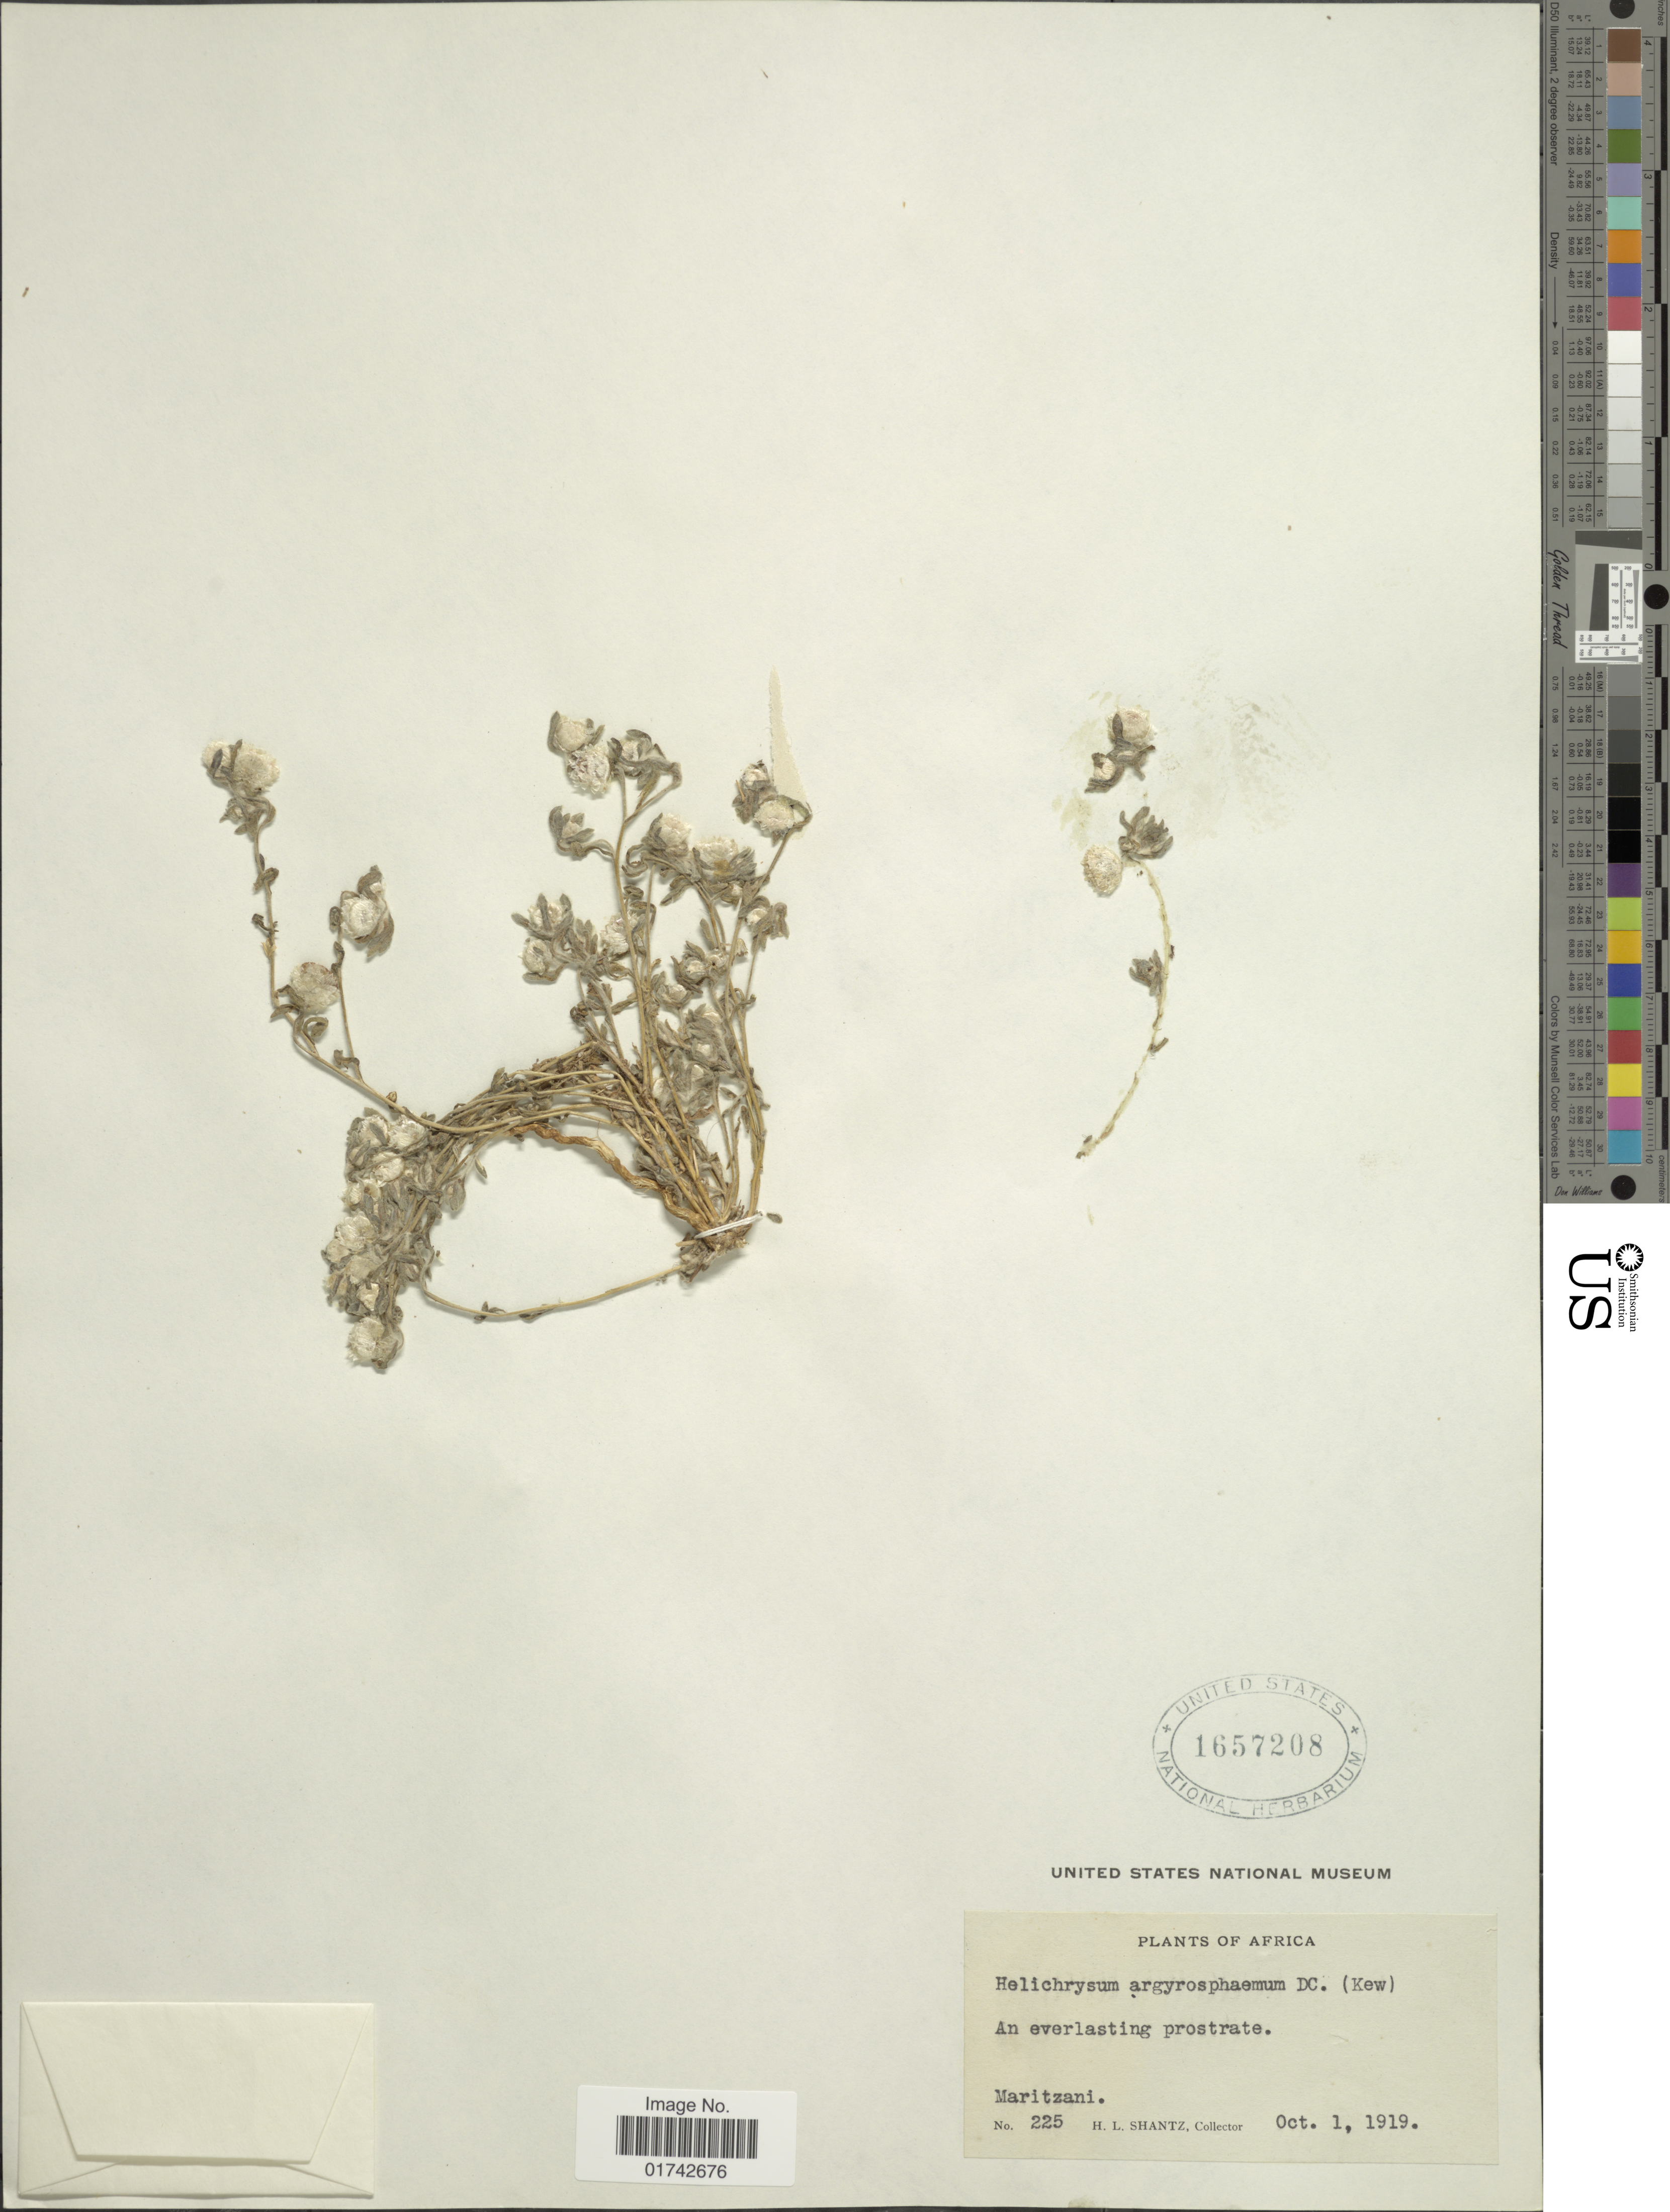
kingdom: Plantae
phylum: Tracheophyta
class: Magnoliopsida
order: Asterales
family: Asteraceae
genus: Helichrysum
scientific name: Helichrysum argyrosphaerum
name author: DC.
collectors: H. Shantz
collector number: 225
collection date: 1919-10-01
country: South Africa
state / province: North West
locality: Africa. Maritzani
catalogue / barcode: US 1657208